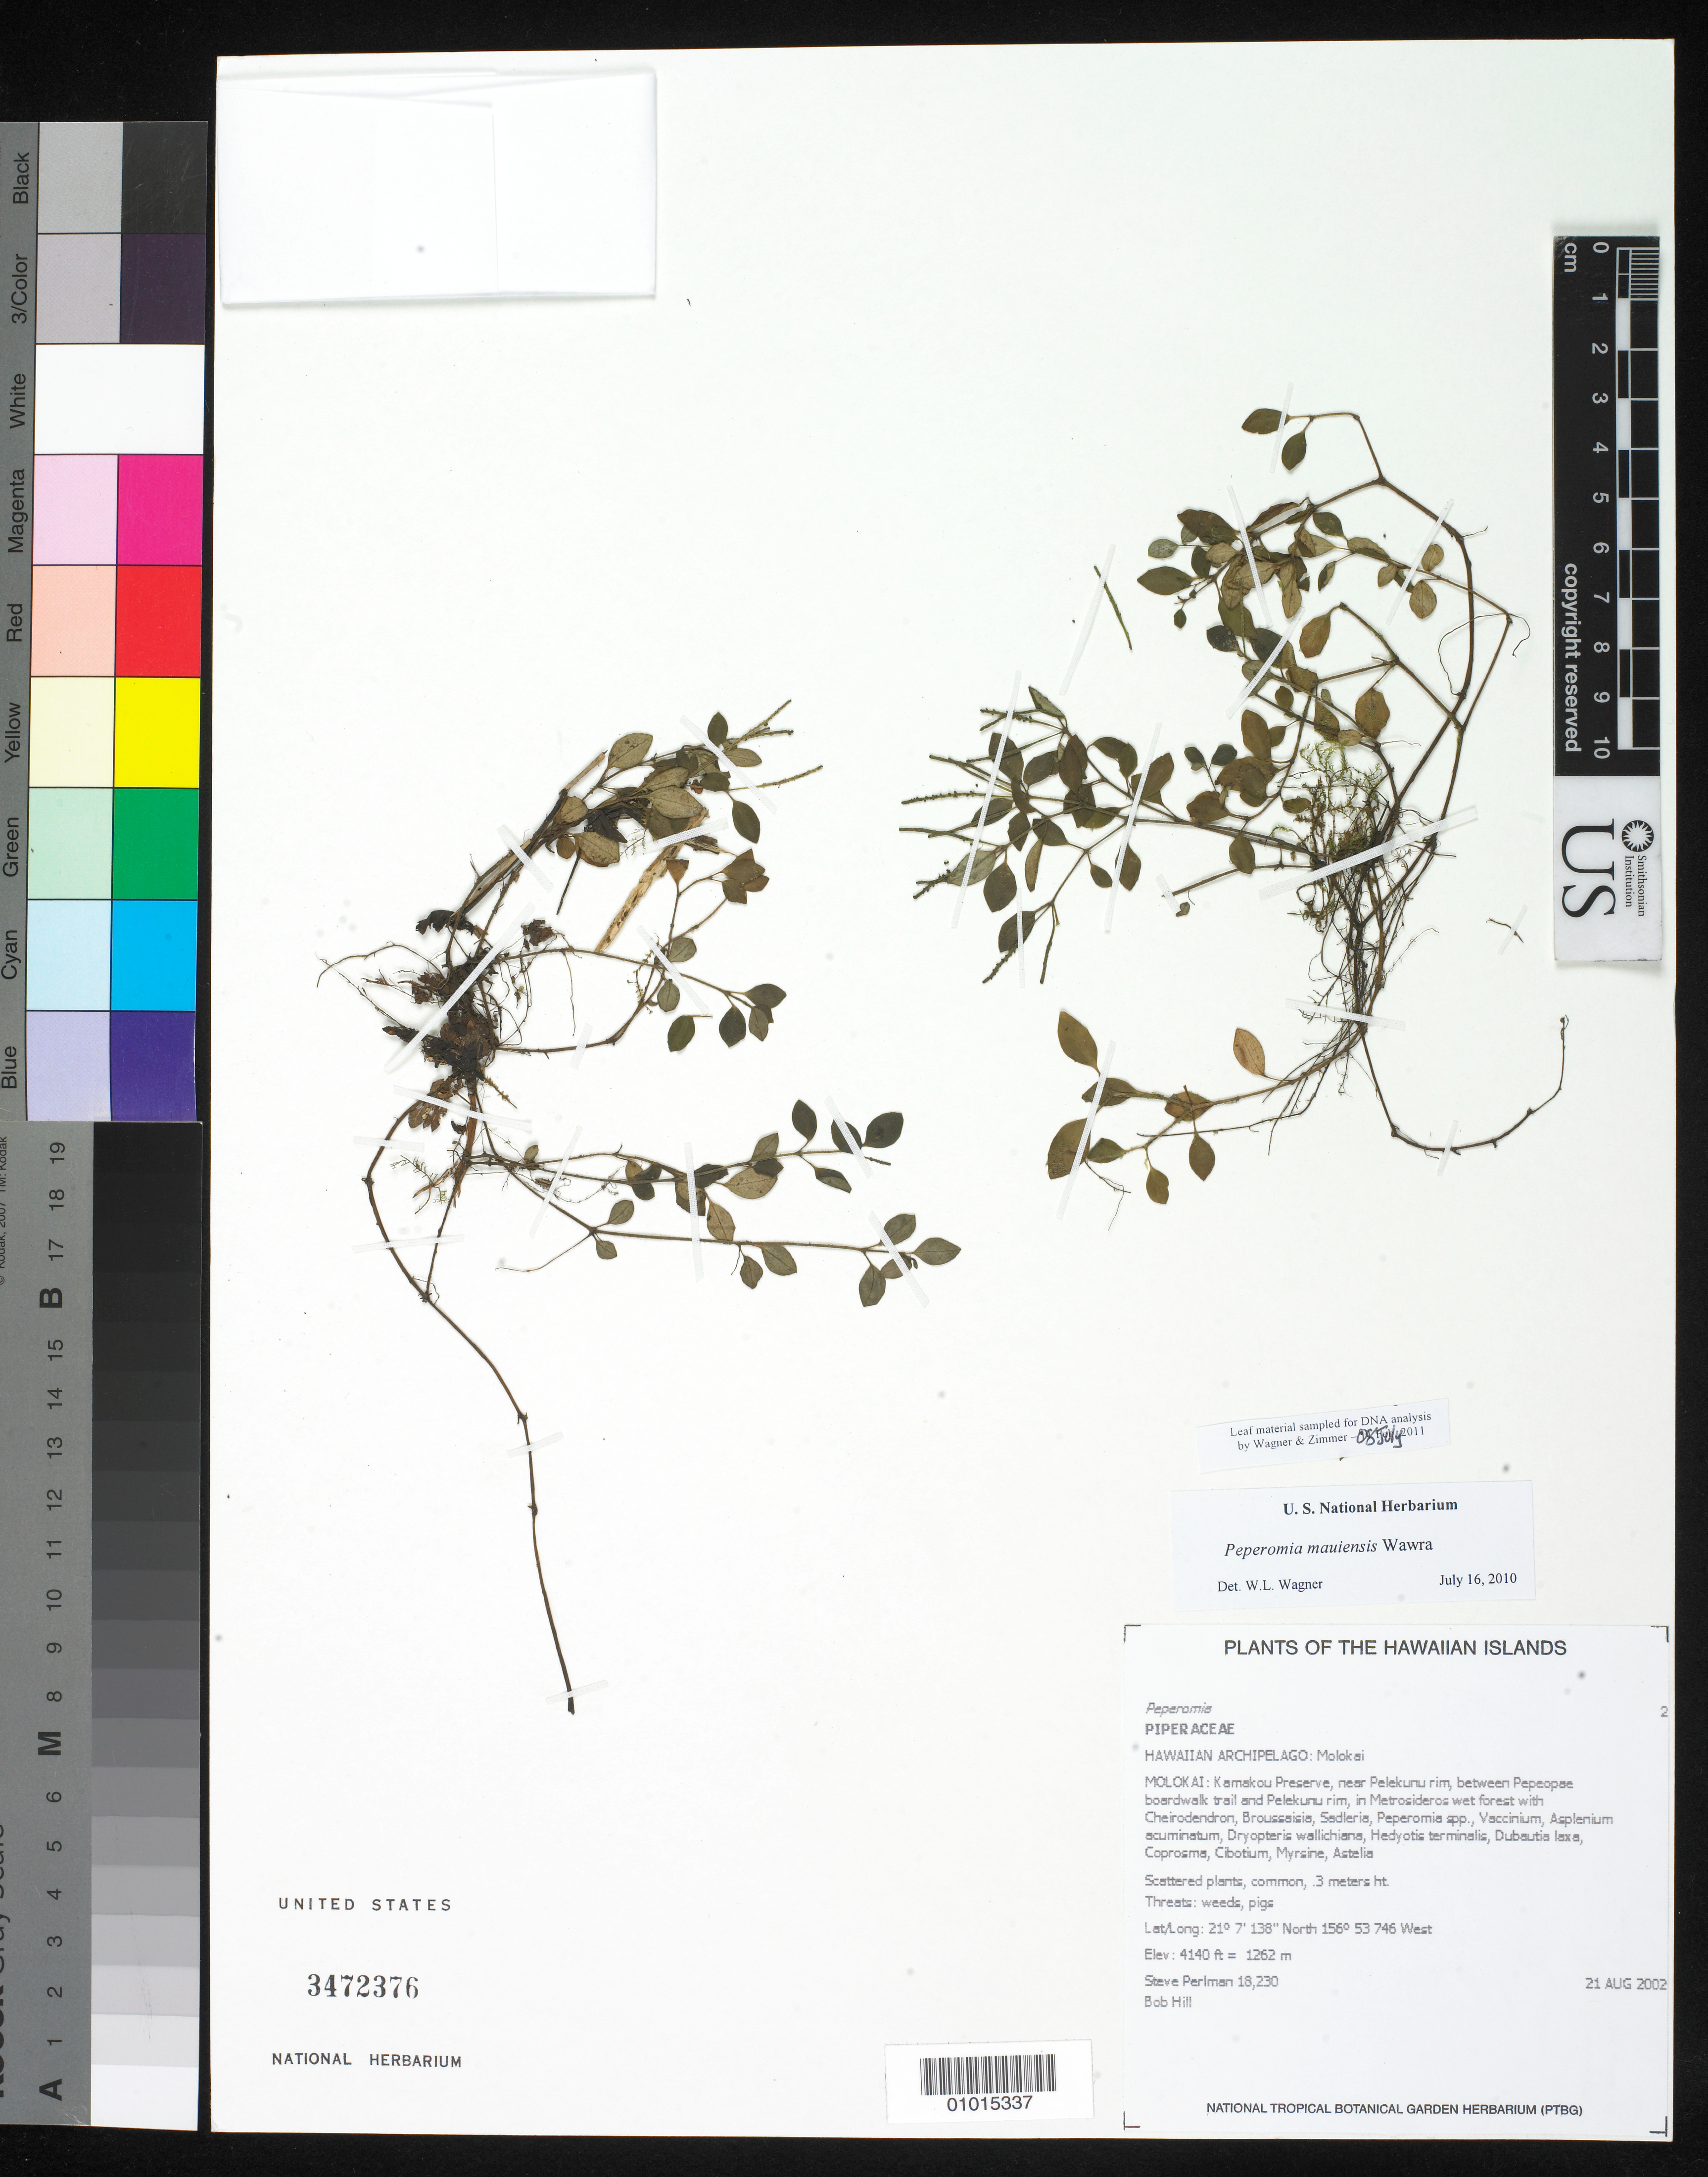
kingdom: Plantae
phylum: Tracheophyta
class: Magnoliopsida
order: Piperales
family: Piperaceae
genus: Peperomia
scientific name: Peperomia sp.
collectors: S. P. Perlman & B. Hill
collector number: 18230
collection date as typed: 21 Aug 2002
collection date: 2002-08-21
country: United States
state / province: Hawaii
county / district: Maui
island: Moloka'i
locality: Kamakou Preserve, near Pelekunu rim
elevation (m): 1262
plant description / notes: Leaf material sampled for DNA analysis byt WEagner & Zimmer - 8 Jul 2011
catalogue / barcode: US 3472376